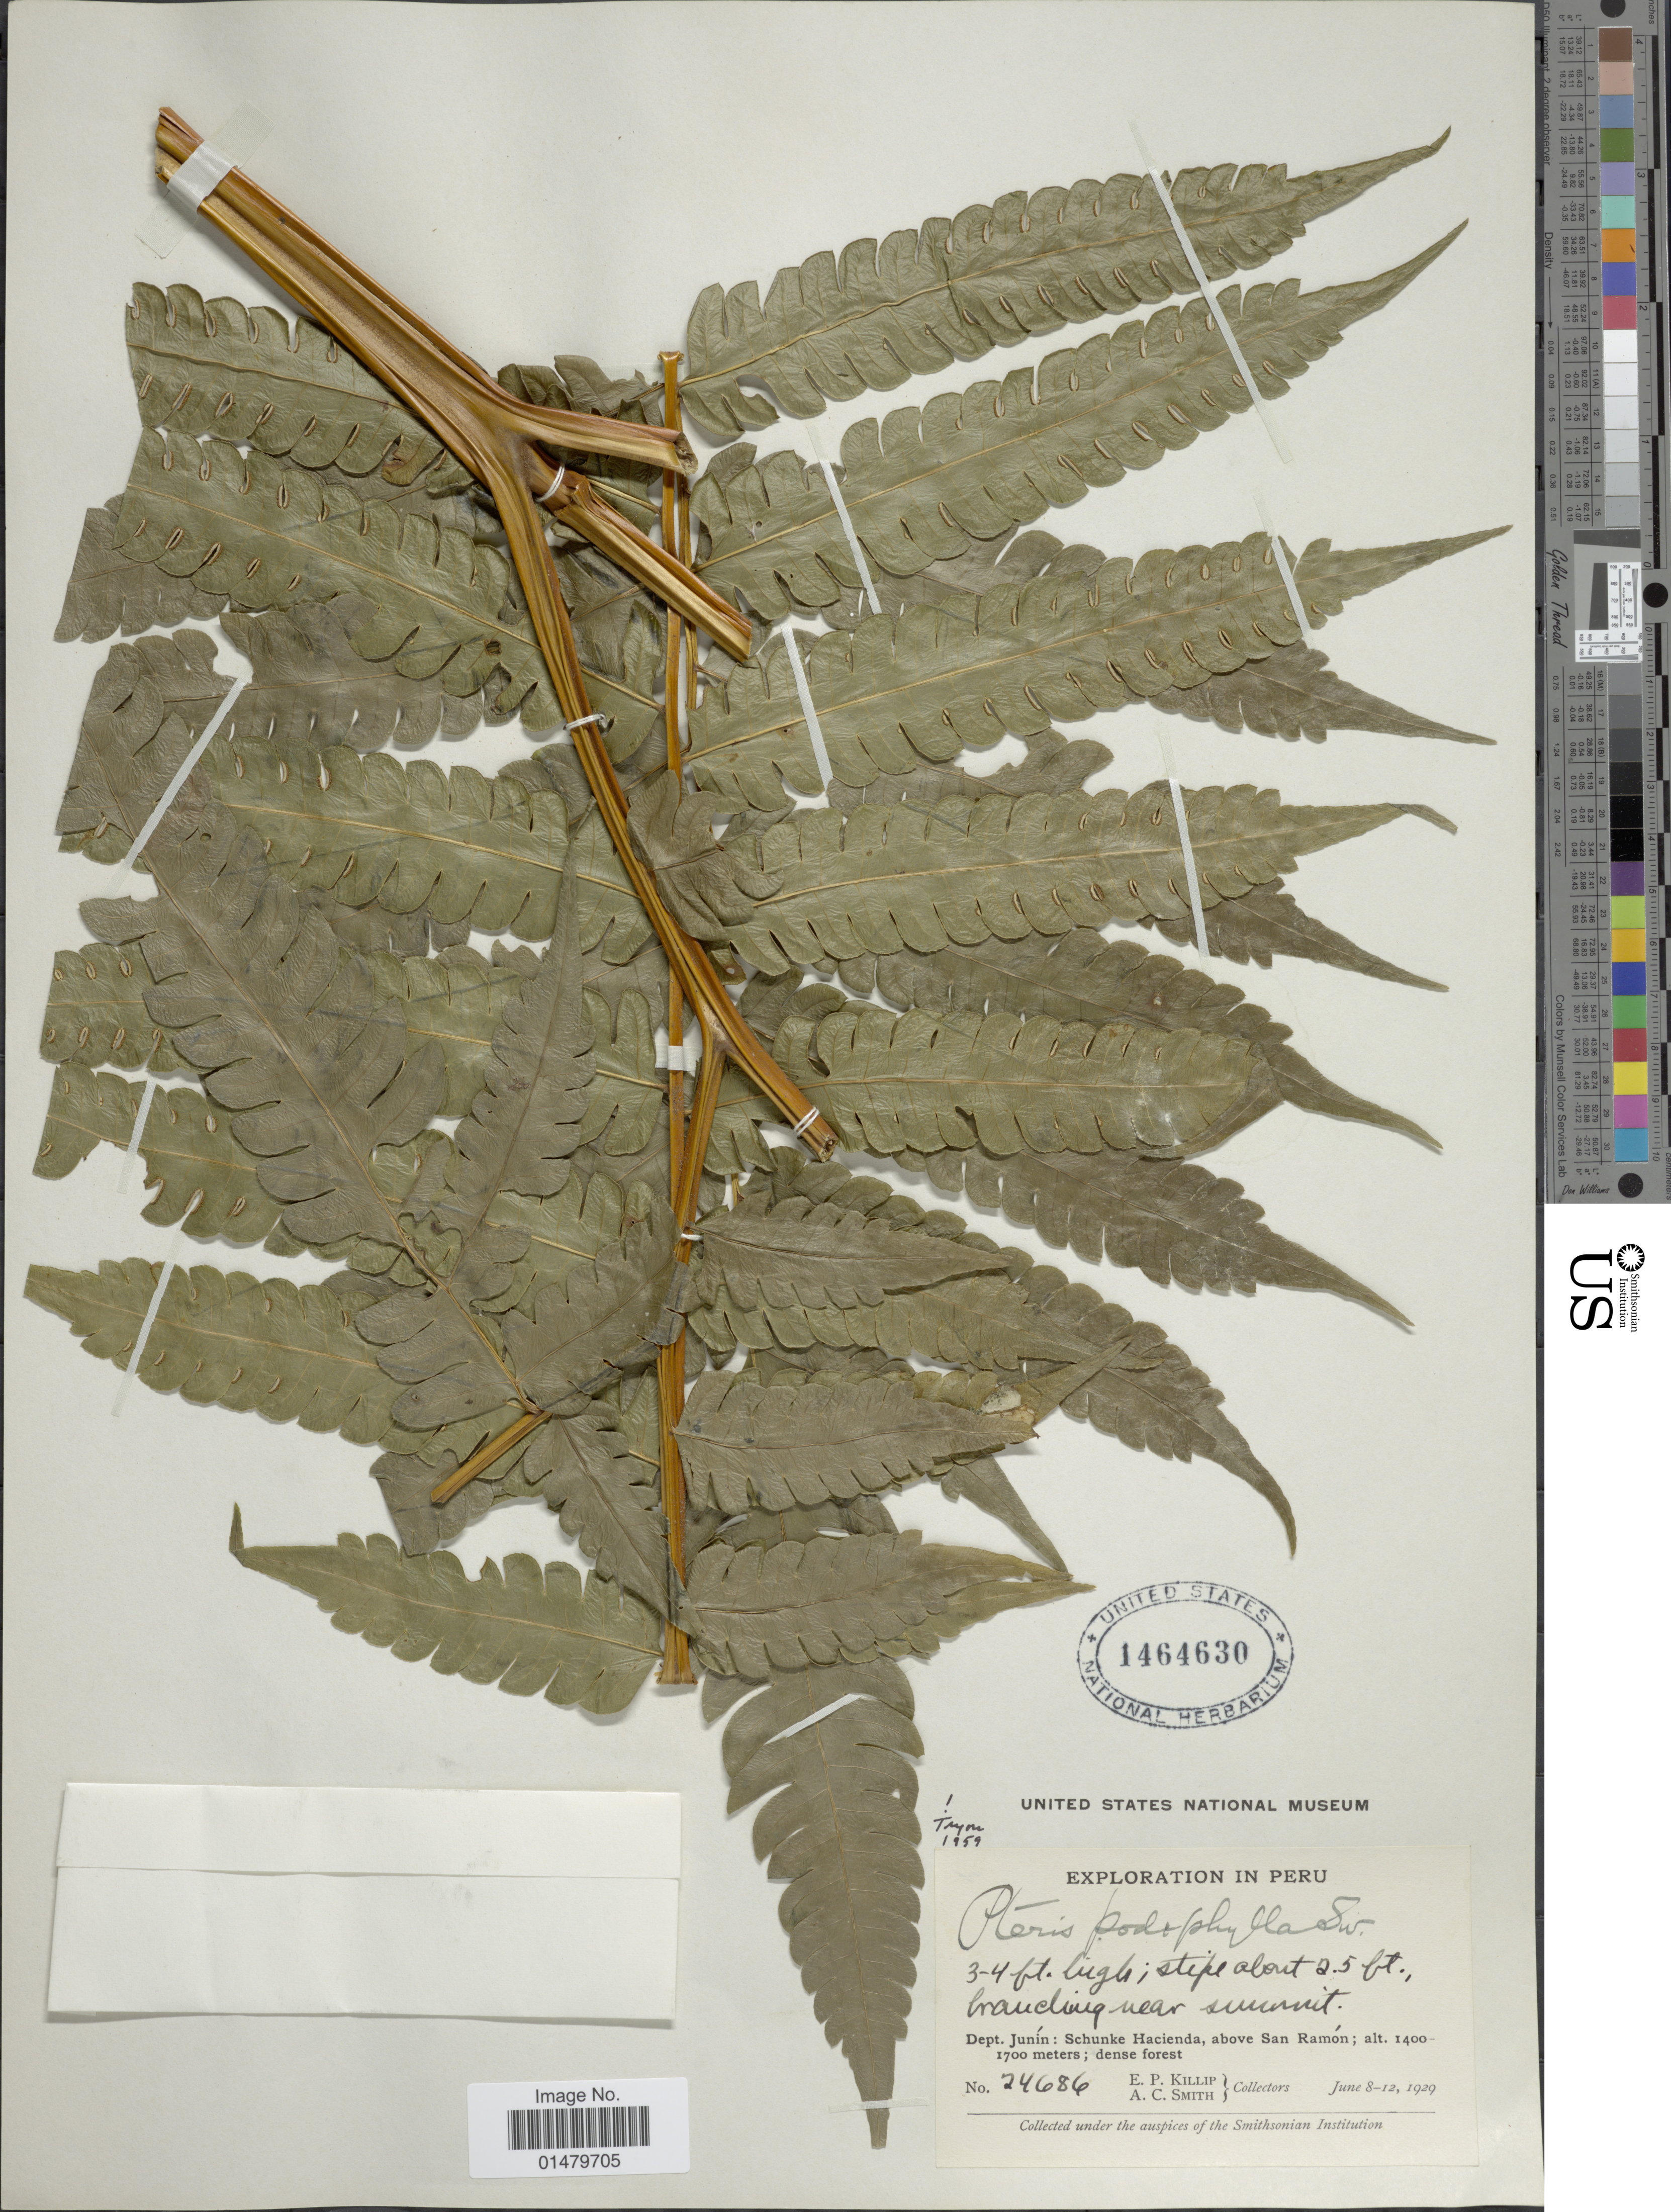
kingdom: Plantae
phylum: Tracheophyta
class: Polypodiopsida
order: Polypodiales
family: Pteridaceae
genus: Pteris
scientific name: Pteris podophylla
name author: Sw.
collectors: E. P. Killip & A. C. Smith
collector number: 24686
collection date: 1929-06-08/1929-06-12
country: Peru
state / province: Junín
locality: Dept. Junin: Schunke Hacienda, above San Ramon.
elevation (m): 1400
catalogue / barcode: US 1464630